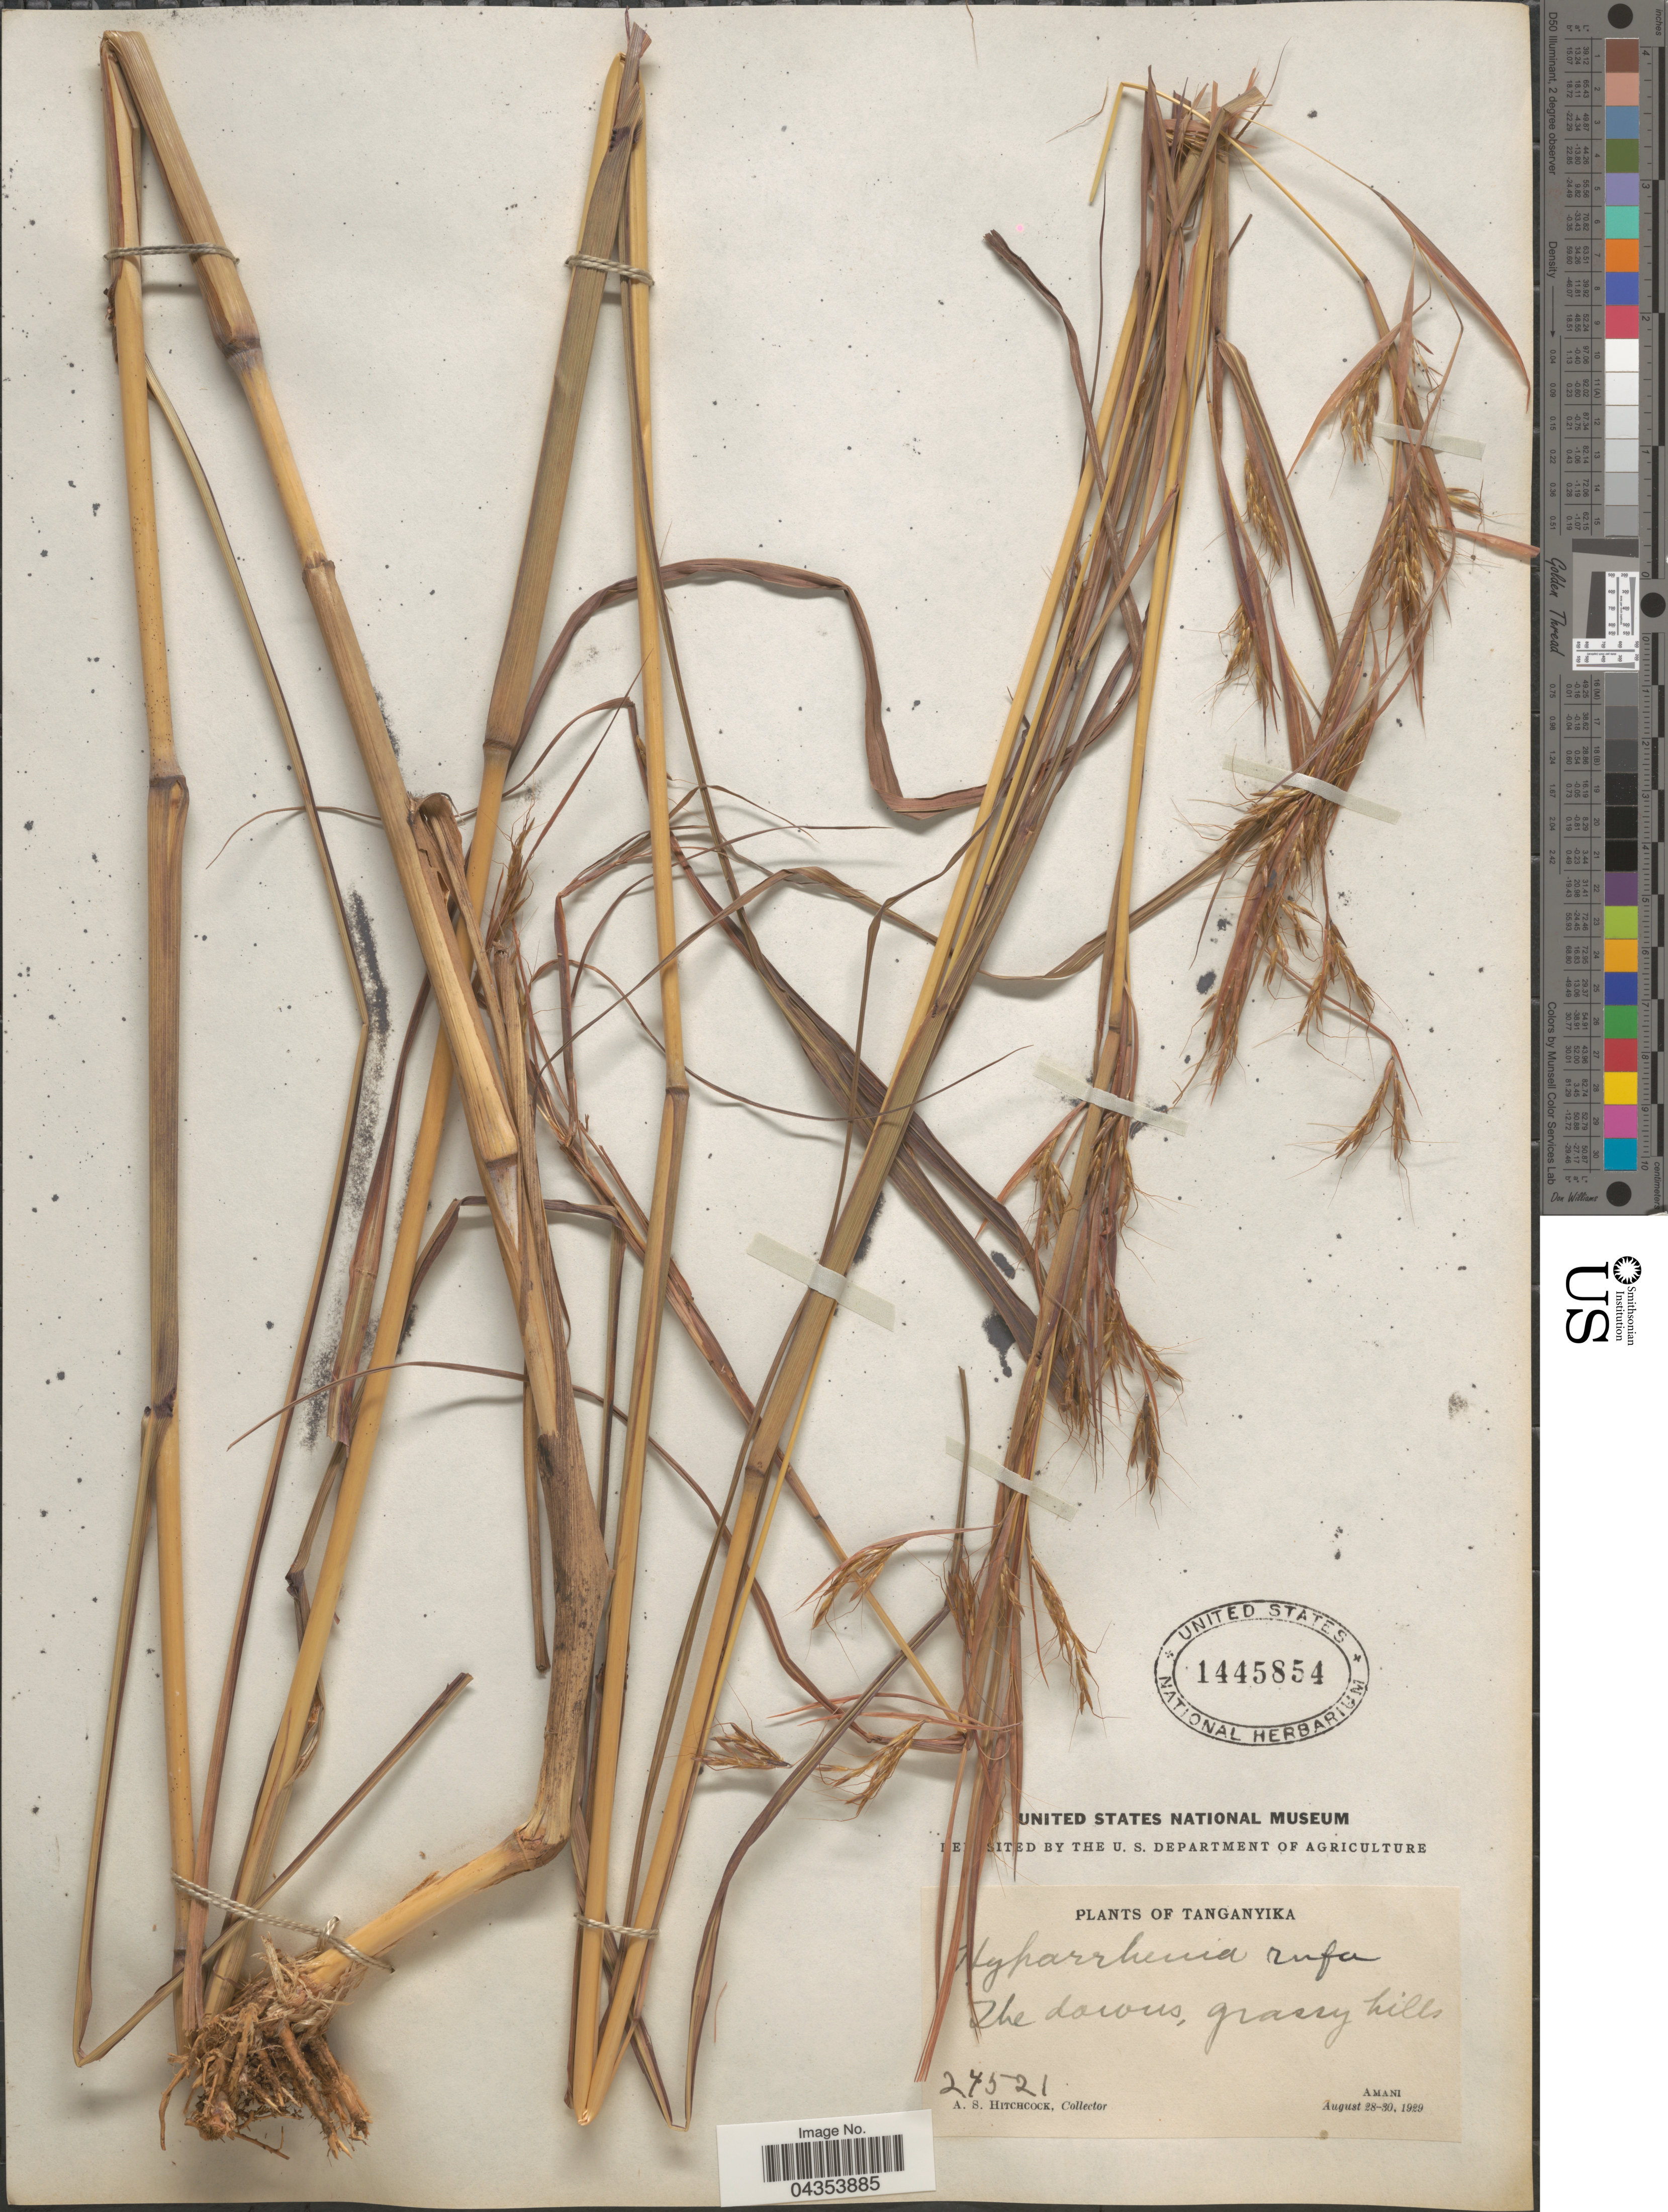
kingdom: Plantae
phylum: Tracheophyta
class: Liliopsida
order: Poales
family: Poaceae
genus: Hyparrhenia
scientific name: Hyparrhenia rufa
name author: (Nees) Stapf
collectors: A. S. Hitchcock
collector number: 27521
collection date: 1929-08-28/1929-08-30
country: Tanzania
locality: Tanganyika. The downs, grassy hills. Amani.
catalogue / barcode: US 1445854